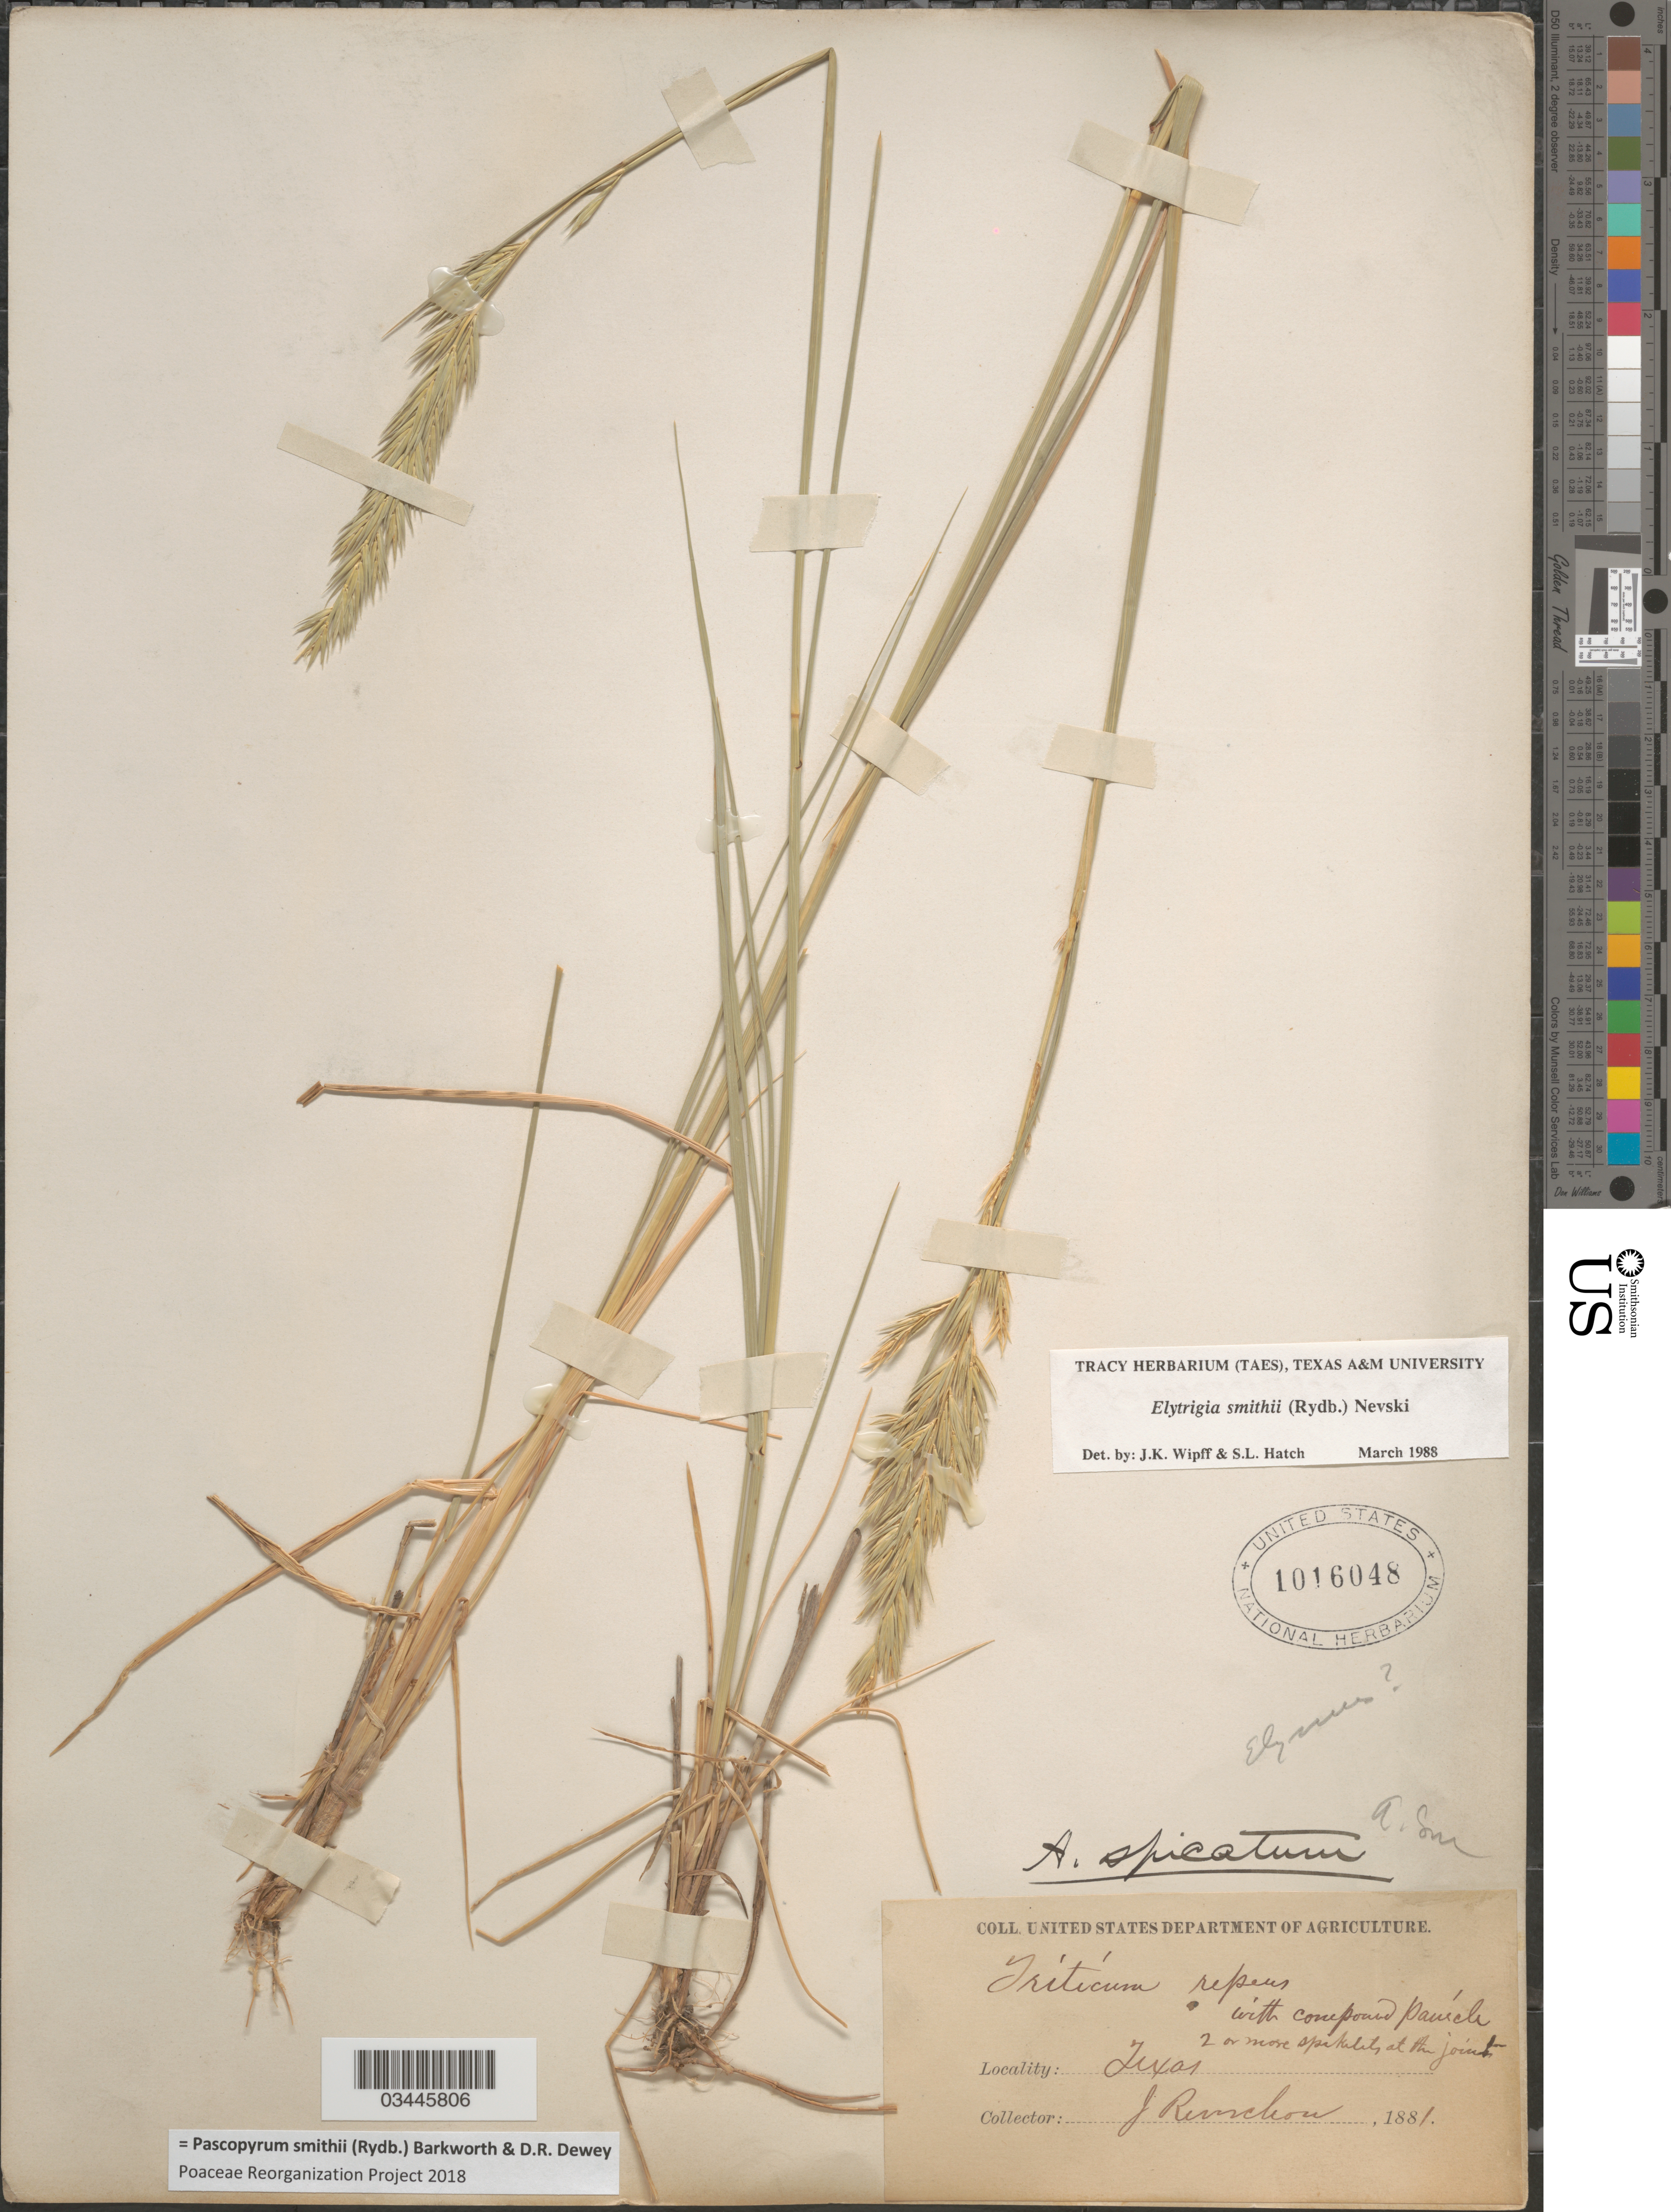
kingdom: Plantae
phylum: Tracheophyta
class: Liliopsida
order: Poales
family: Poaceae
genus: Pascopyrum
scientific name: Pascopyrum smithii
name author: (Rydb.) Barkworth & Dewey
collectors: J. Reverchon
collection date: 1881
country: United States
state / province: Texas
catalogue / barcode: US 1016048